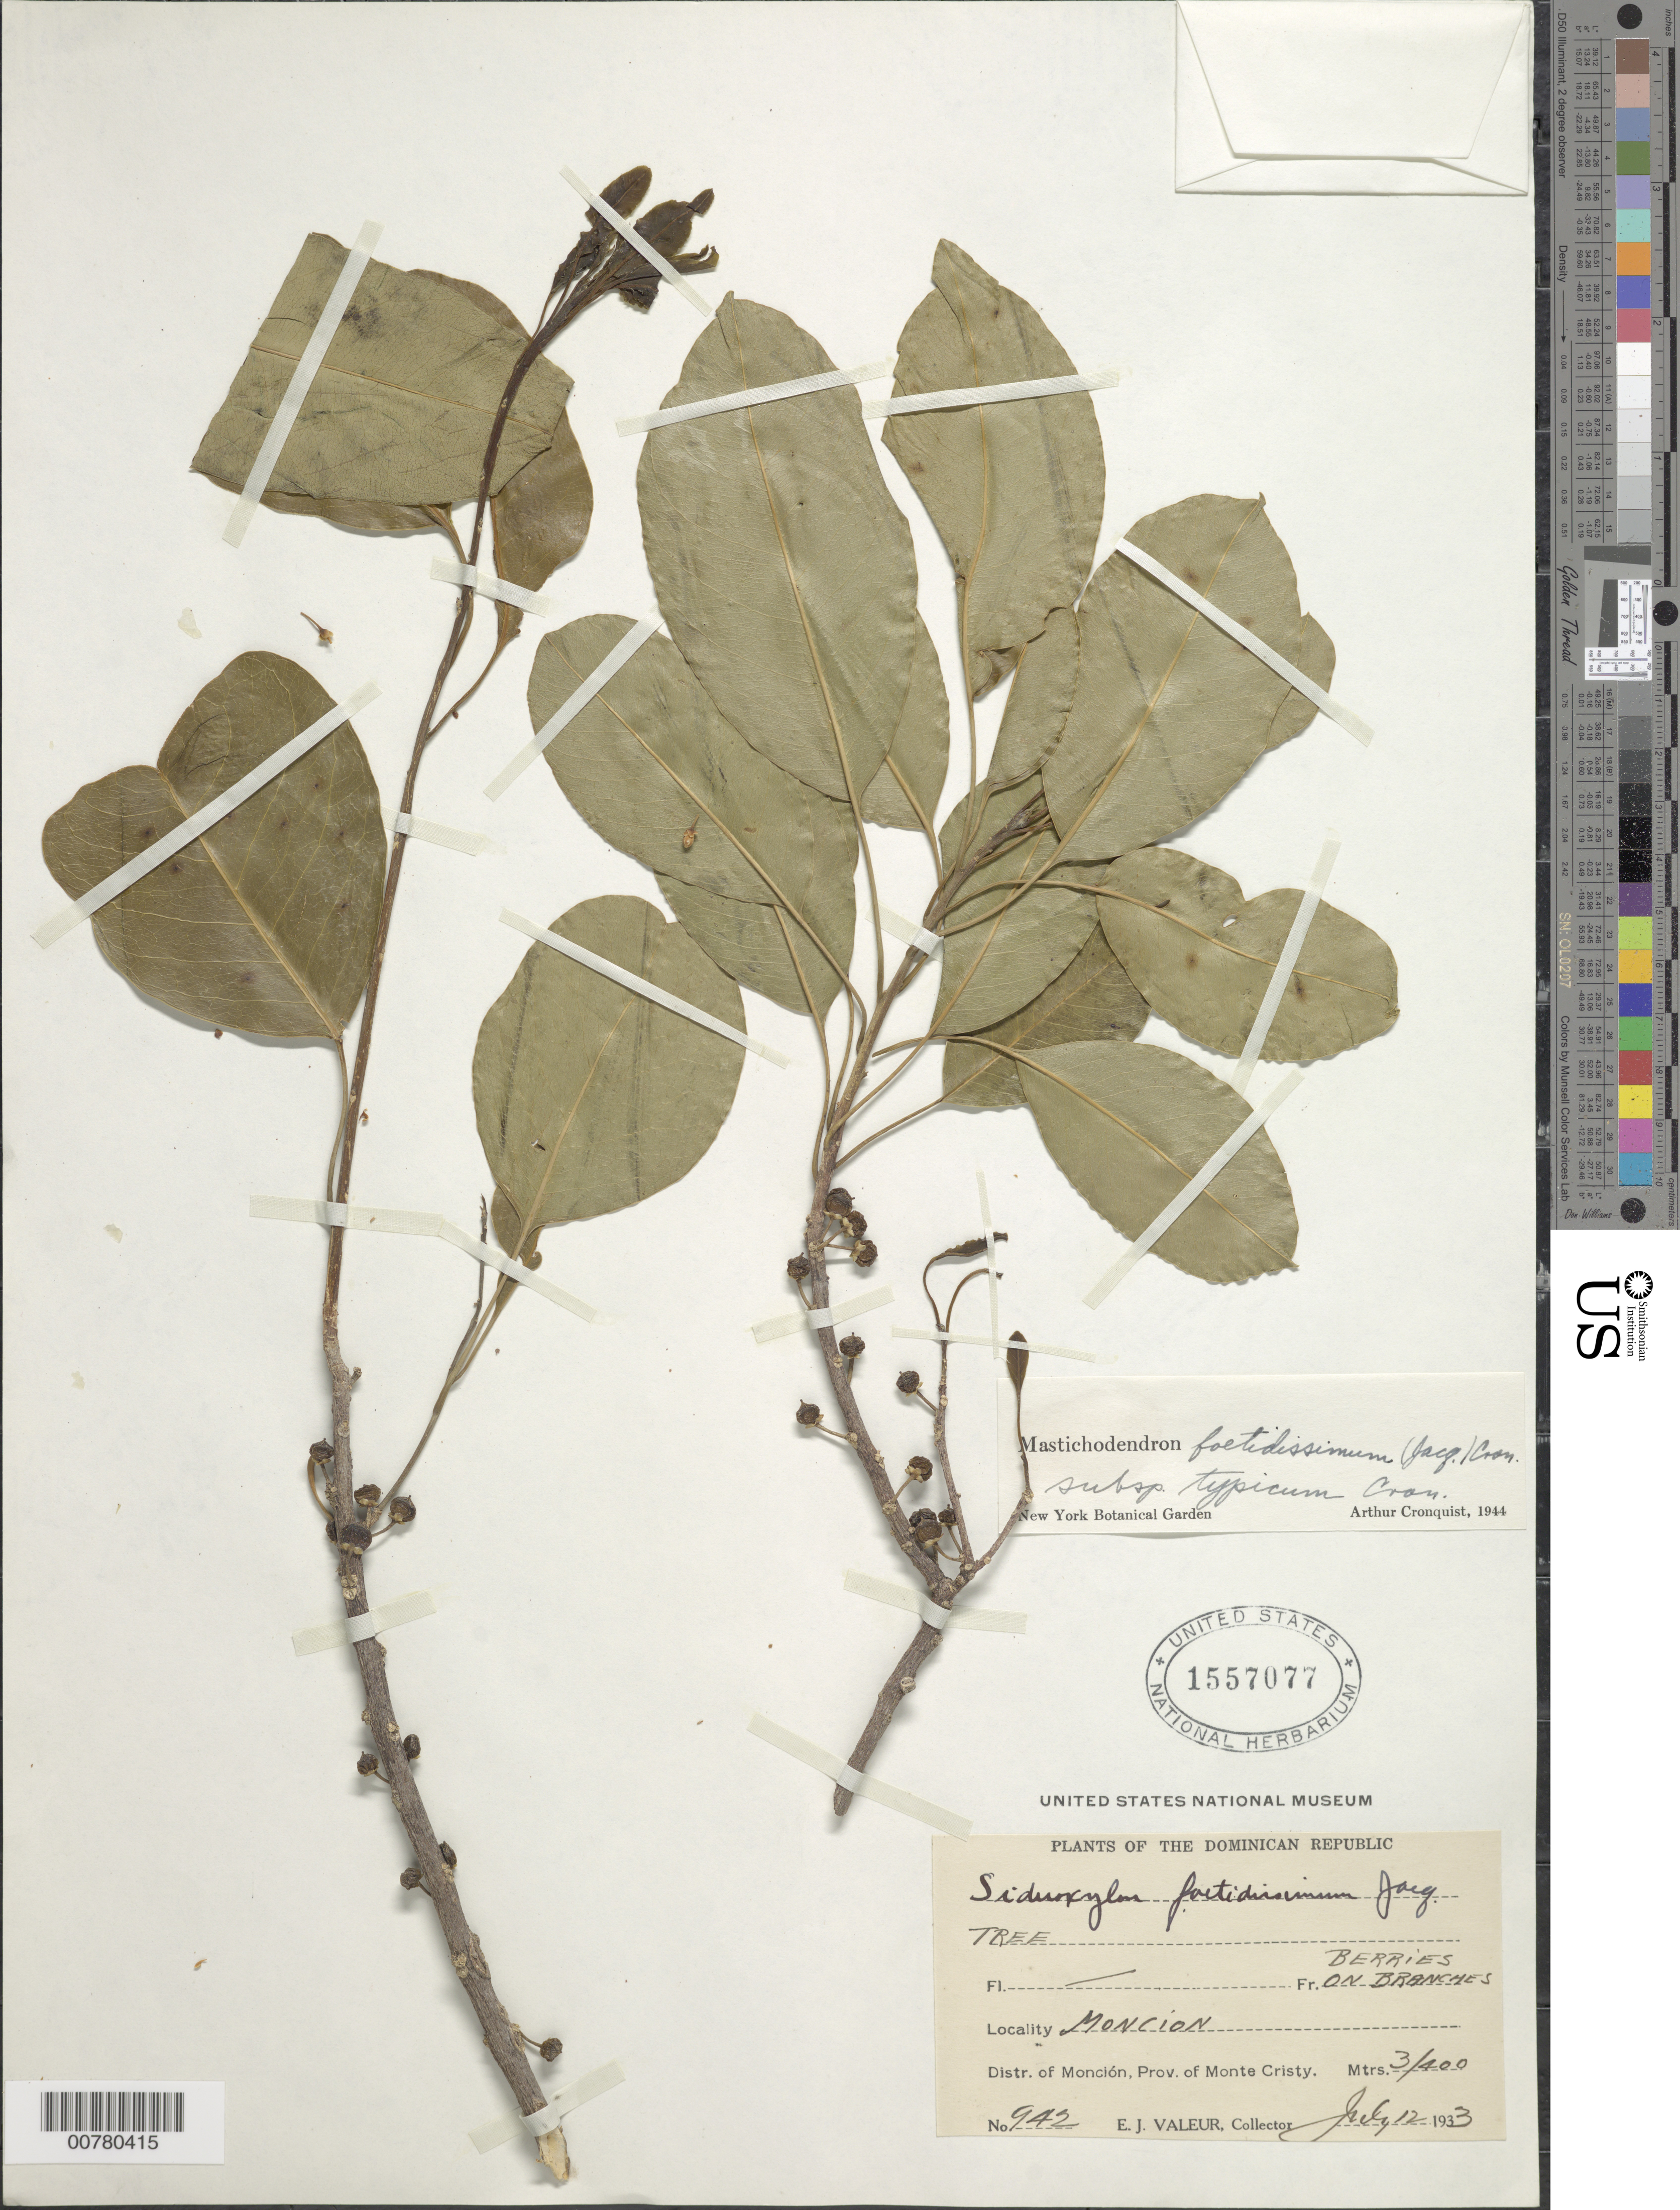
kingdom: Plantae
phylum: Tracheophyta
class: Magnoliopsida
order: Ericales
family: Sapotaceae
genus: Sideroxylon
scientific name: Sideroxylon foetidissimum subsp. foetidissimum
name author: Jacq.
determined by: Cronquist, A. J.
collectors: E. Valeur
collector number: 942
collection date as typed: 12 Jul 1933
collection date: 1933-07-12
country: Dominican Republic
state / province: Monte Cristi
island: Hispaniola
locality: Moncion, Moncion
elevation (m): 300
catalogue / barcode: US 1557077